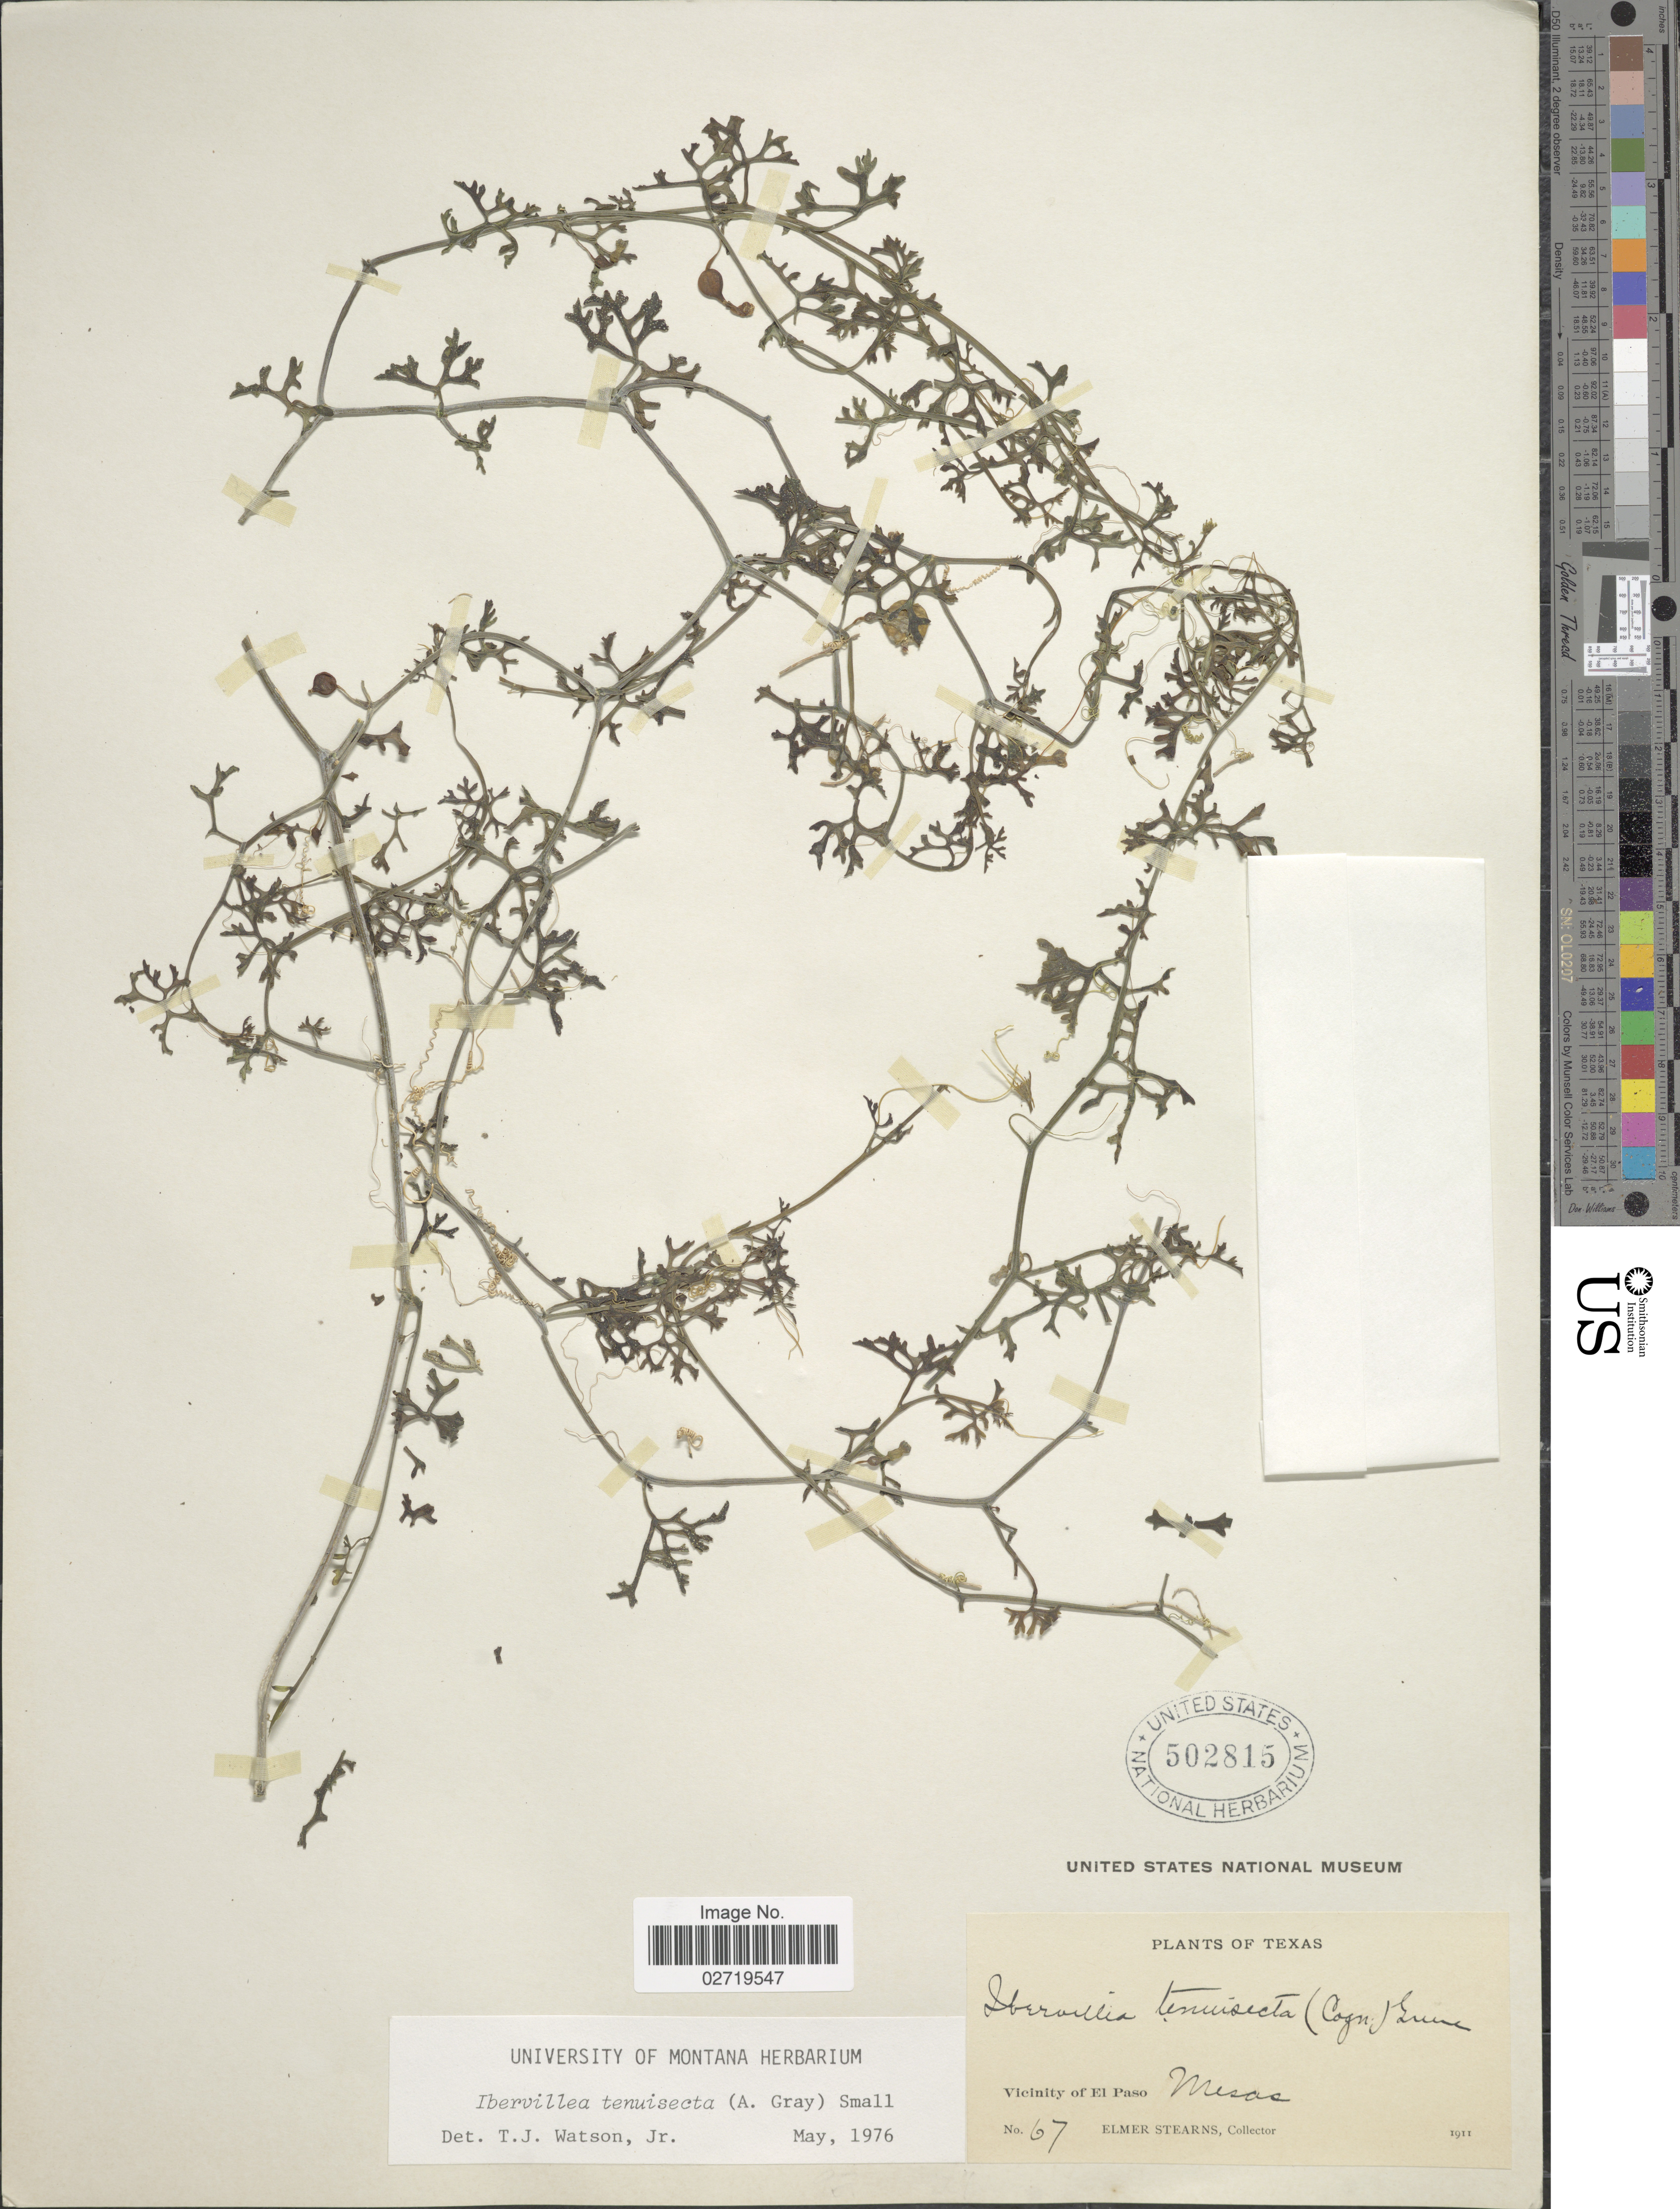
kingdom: Plantae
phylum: Tracheophyta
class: Magnoliopsida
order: Cucurbitales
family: Cucurbitaceae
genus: Ibervillea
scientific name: Ibervillea tenuisecta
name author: (A. Gray) Small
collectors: E. Stearns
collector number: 67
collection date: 1911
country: United States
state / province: Texas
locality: Vicinity of El Paso, Mesas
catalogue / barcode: US 502815